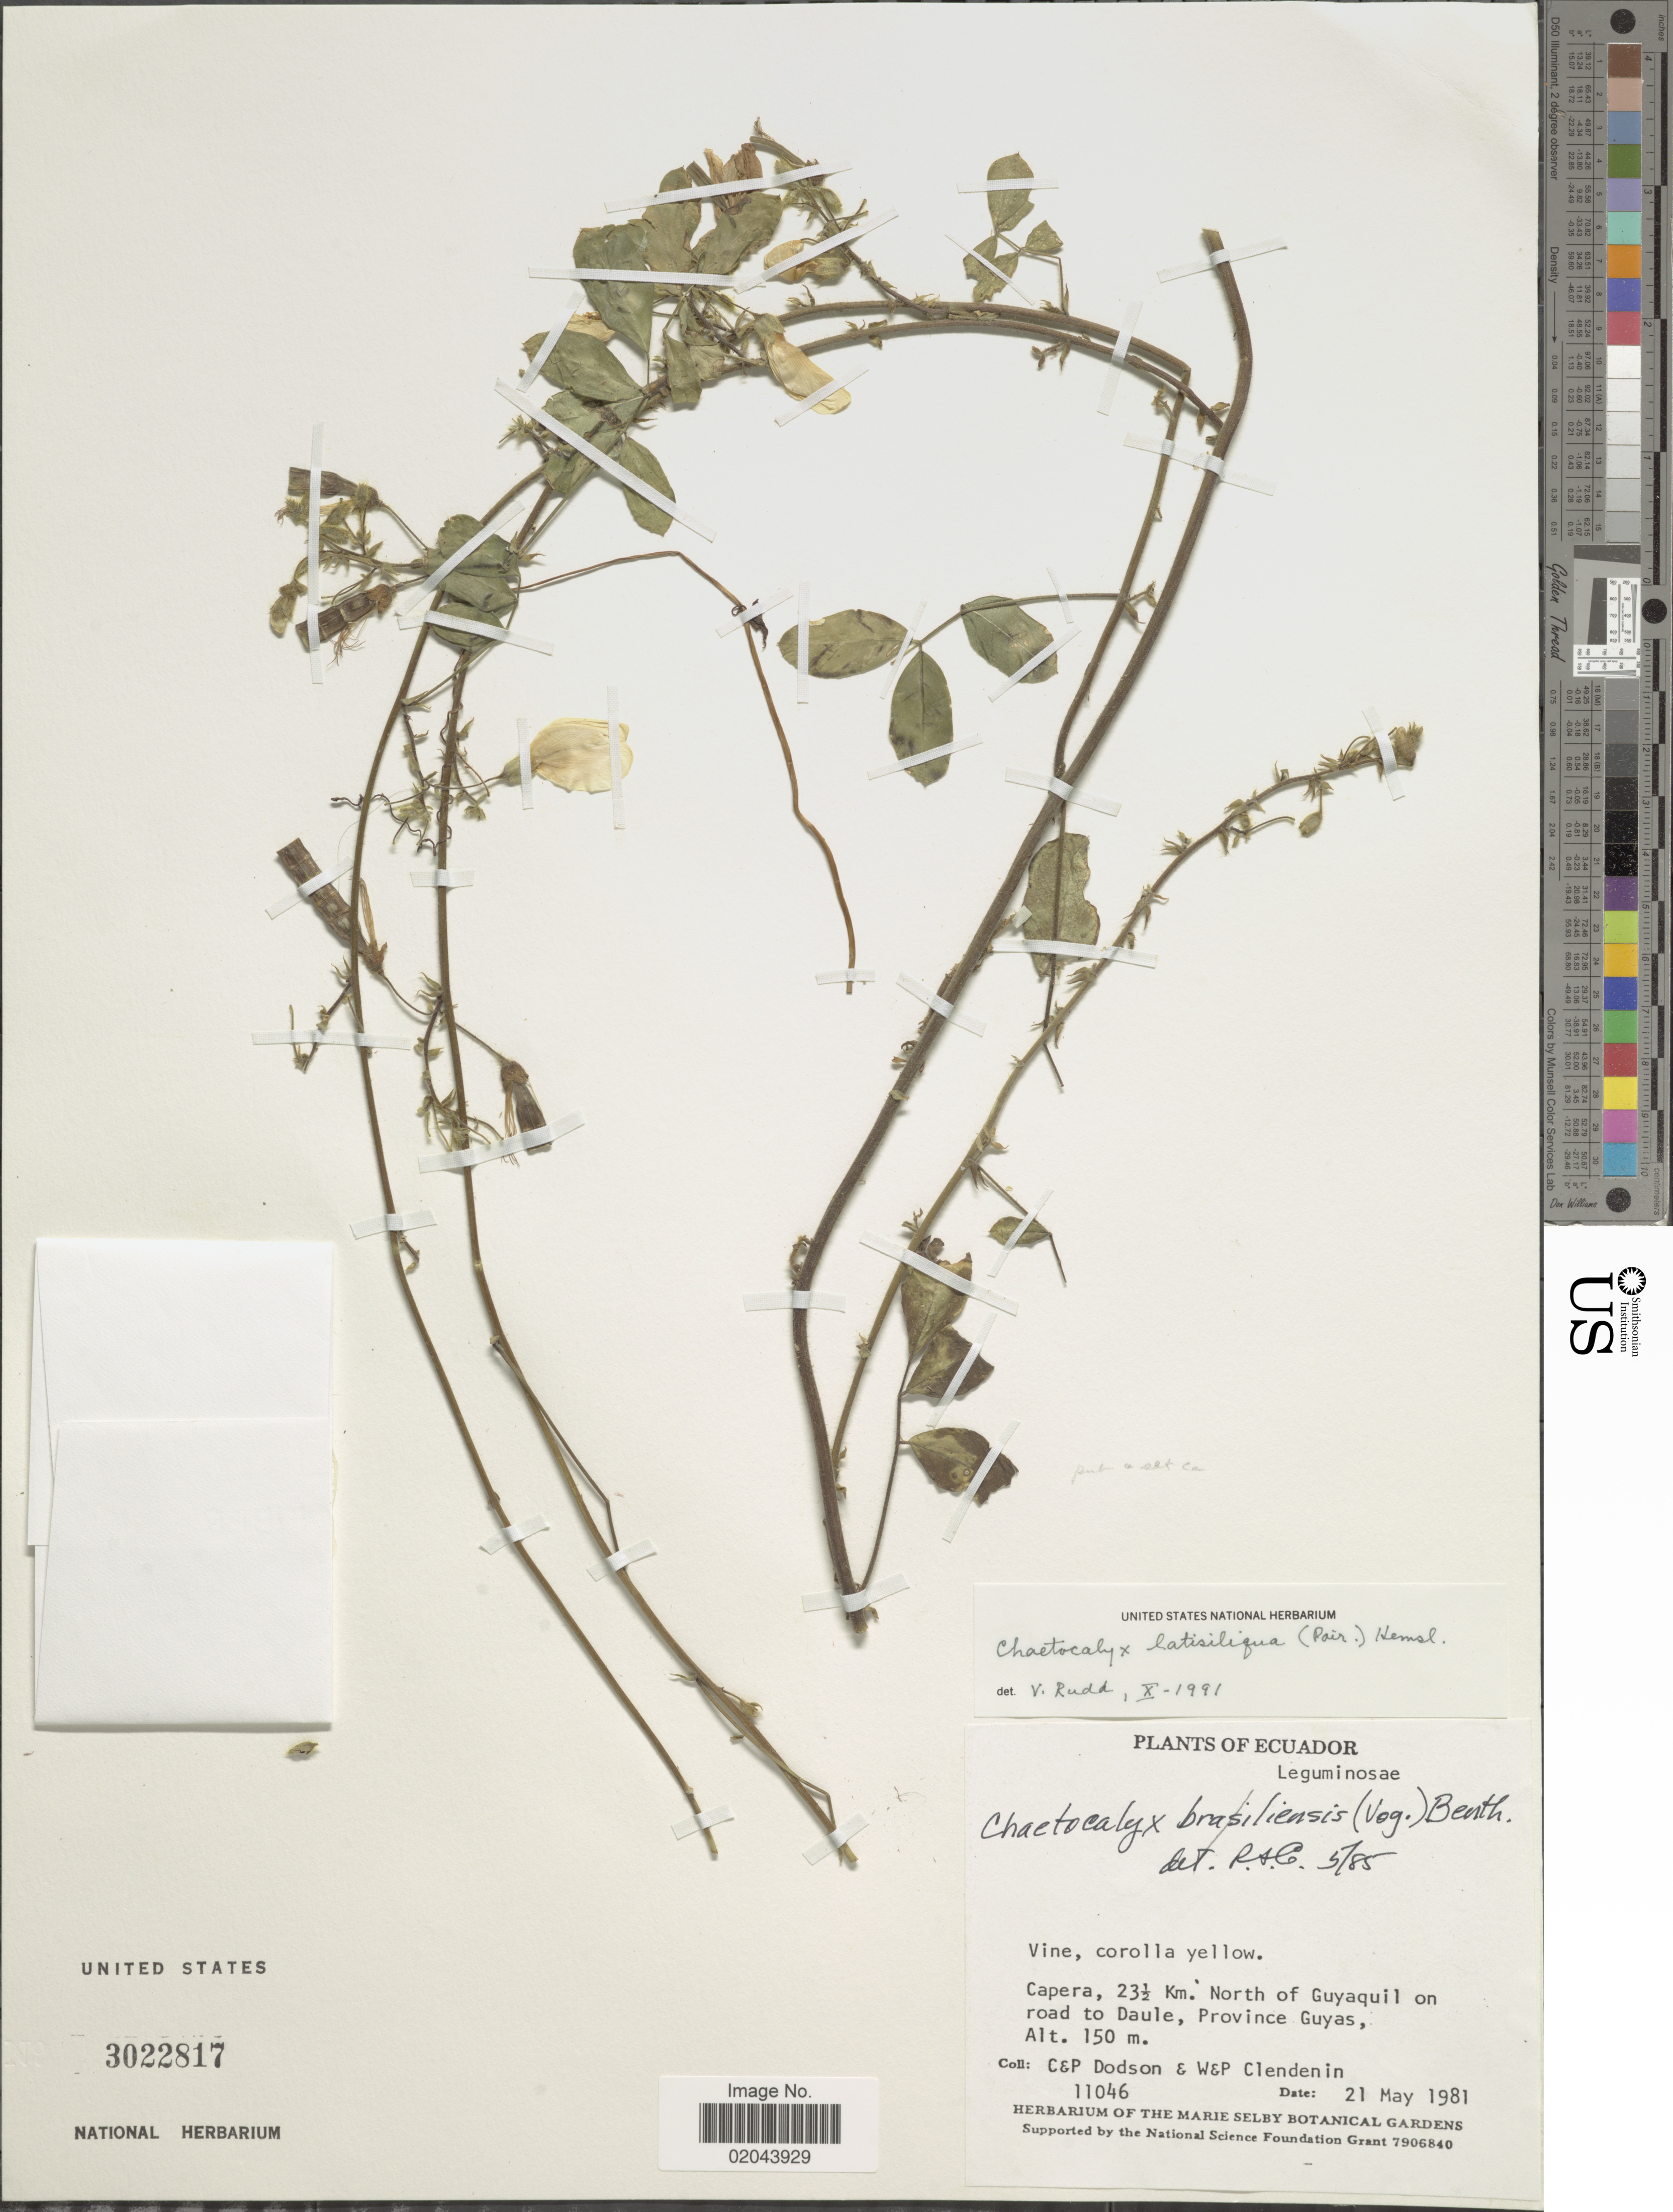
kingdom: Plantae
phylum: Tracheophyta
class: Magnoliopsida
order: Fabales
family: Fabaceae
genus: Chaetocalyx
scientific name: Chaetocalyx latisiliqua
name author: (Poir.) Benth. ex Hemsl.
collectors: C. Dodson, P. Dodson, W. Clendenin & P. Clendenin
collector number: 11046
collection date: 1981-05-21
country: Ecuador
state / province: Guayas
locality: Capera, 23½ km North of Guayaquil on road to Daule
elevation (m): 150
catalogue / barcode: US 3022817